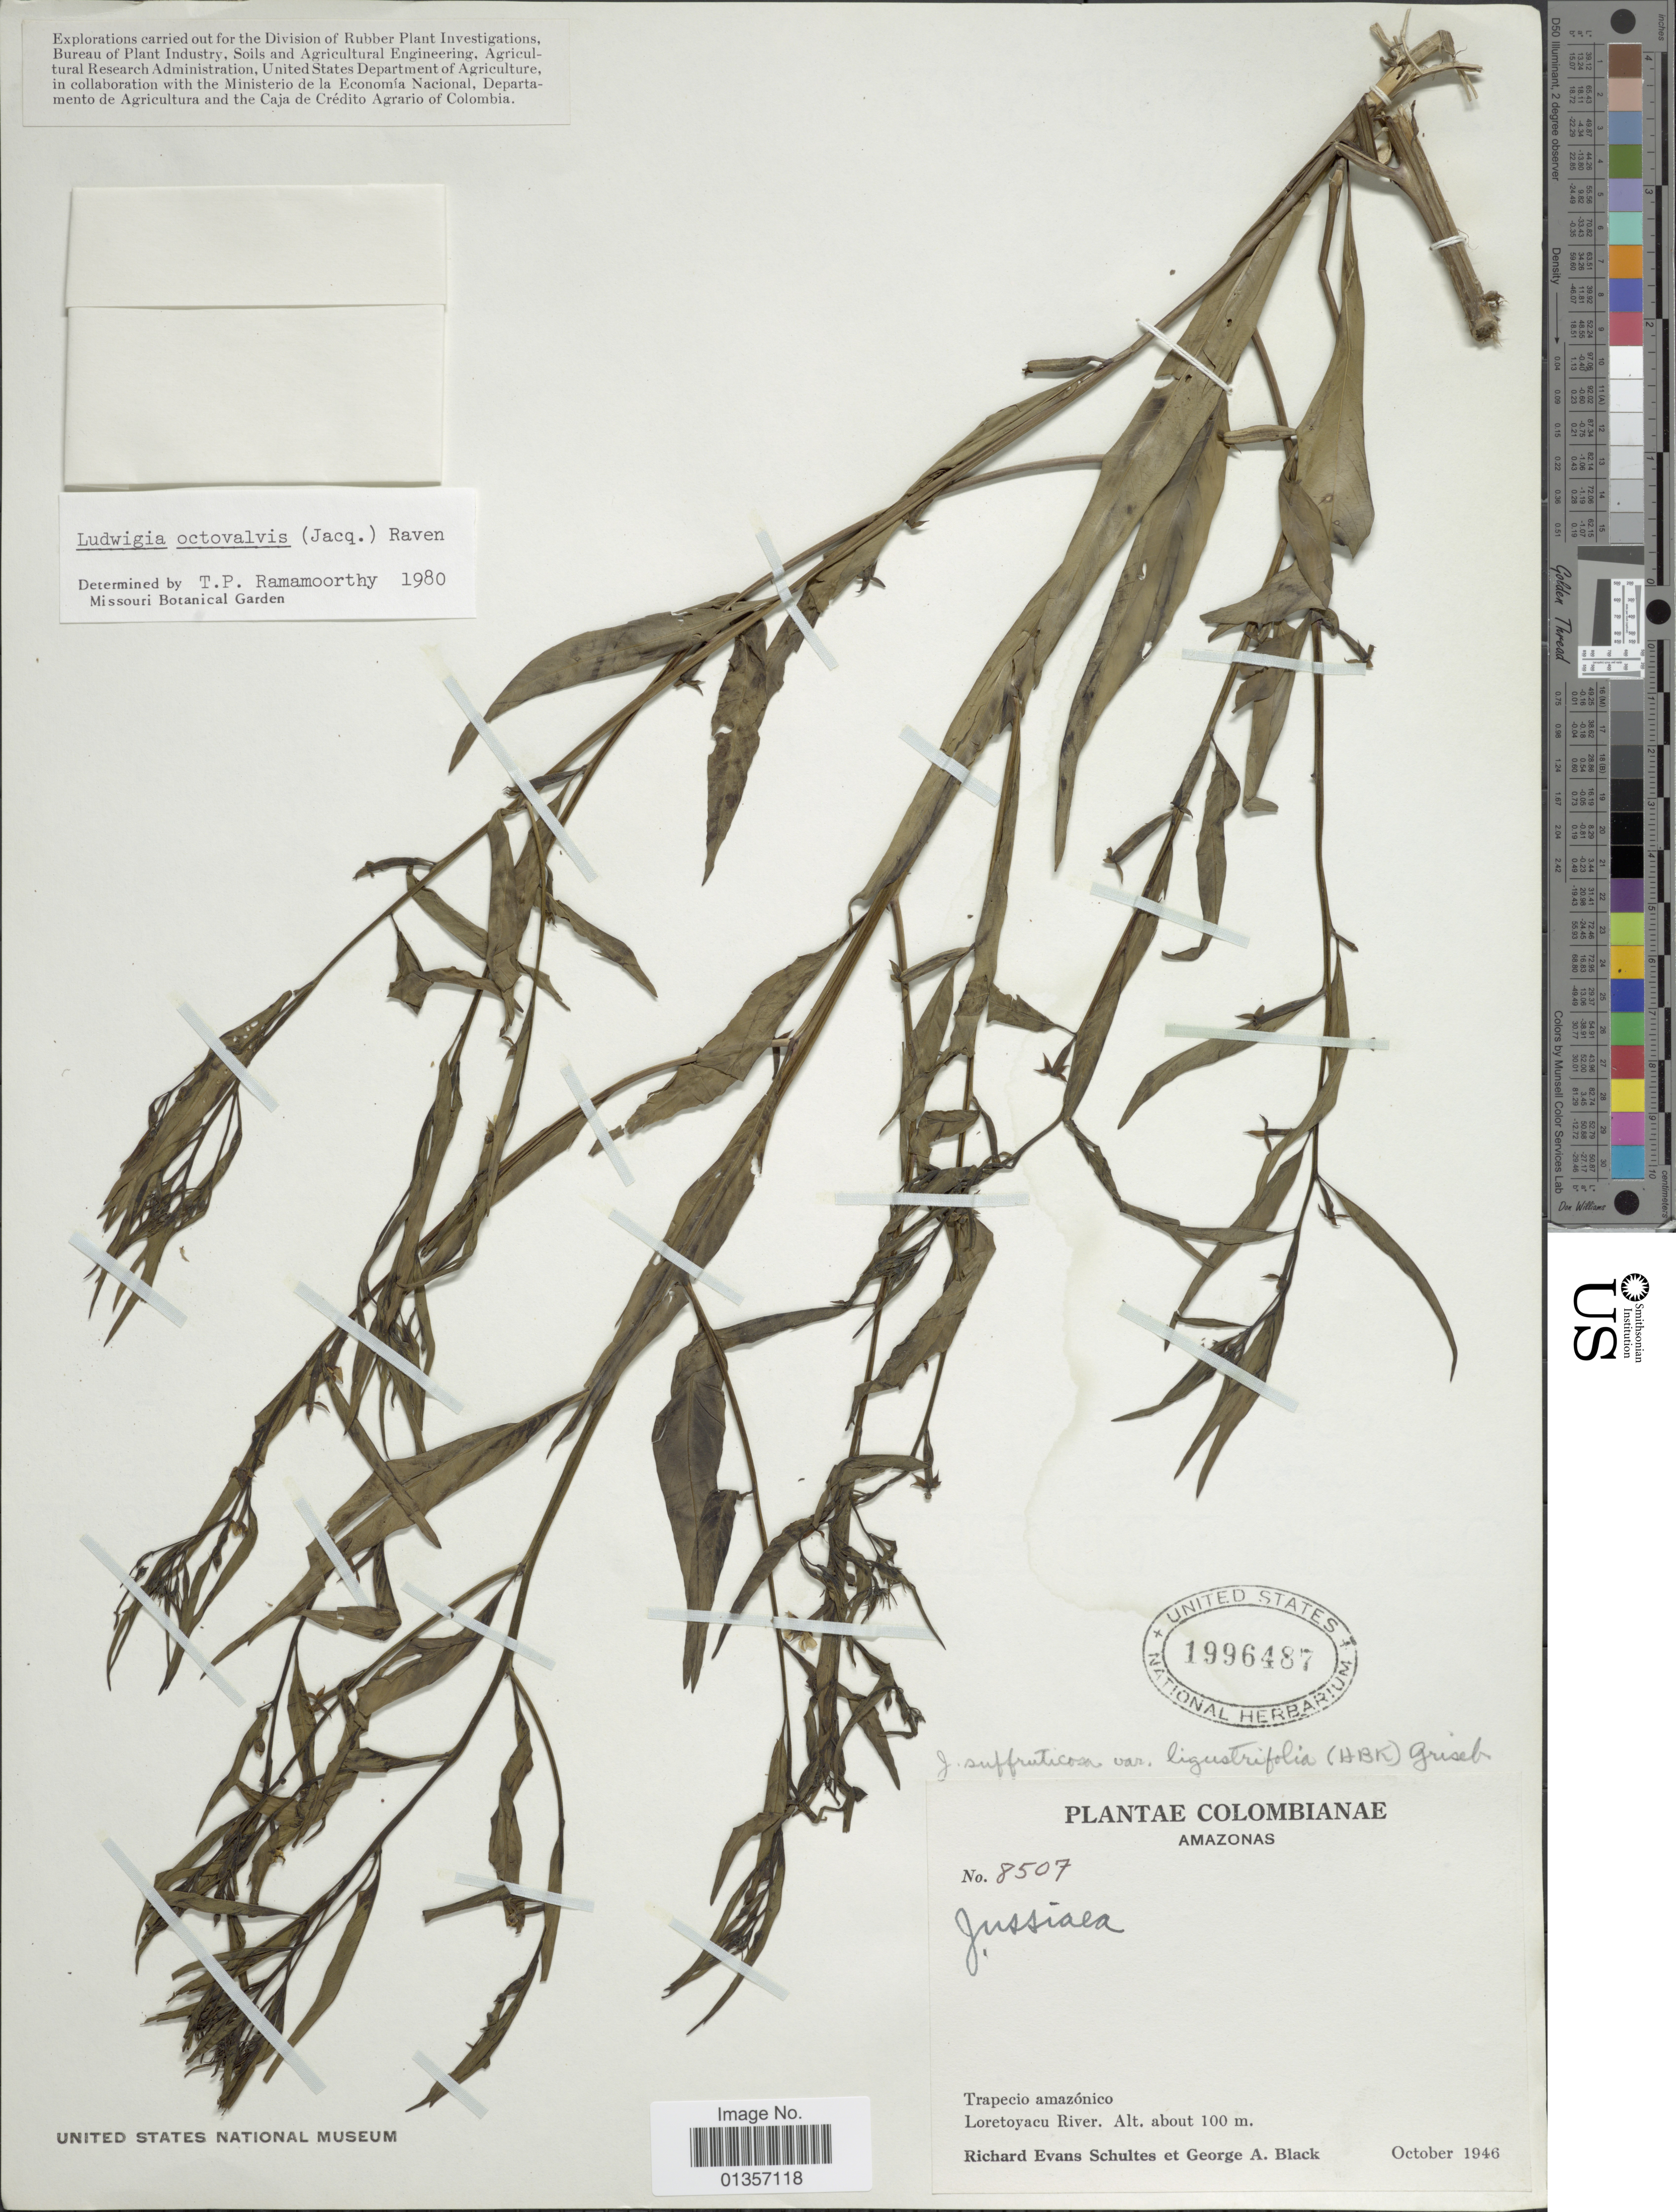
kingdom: Plantae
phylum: Tracheophyta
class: Magnoliopsida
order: Myrtales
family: Onagraceae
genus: Ludwigia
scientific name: Ludwigia octovalvis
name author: (Jacq.) P.H. Raven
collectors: R. E. Schultes & G. A. Black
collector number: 8507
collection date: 1946-10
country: Colombia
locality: Amazonas. Trapecio amazónico, Loretoyacu River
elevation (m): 100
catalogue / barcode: US 1996487